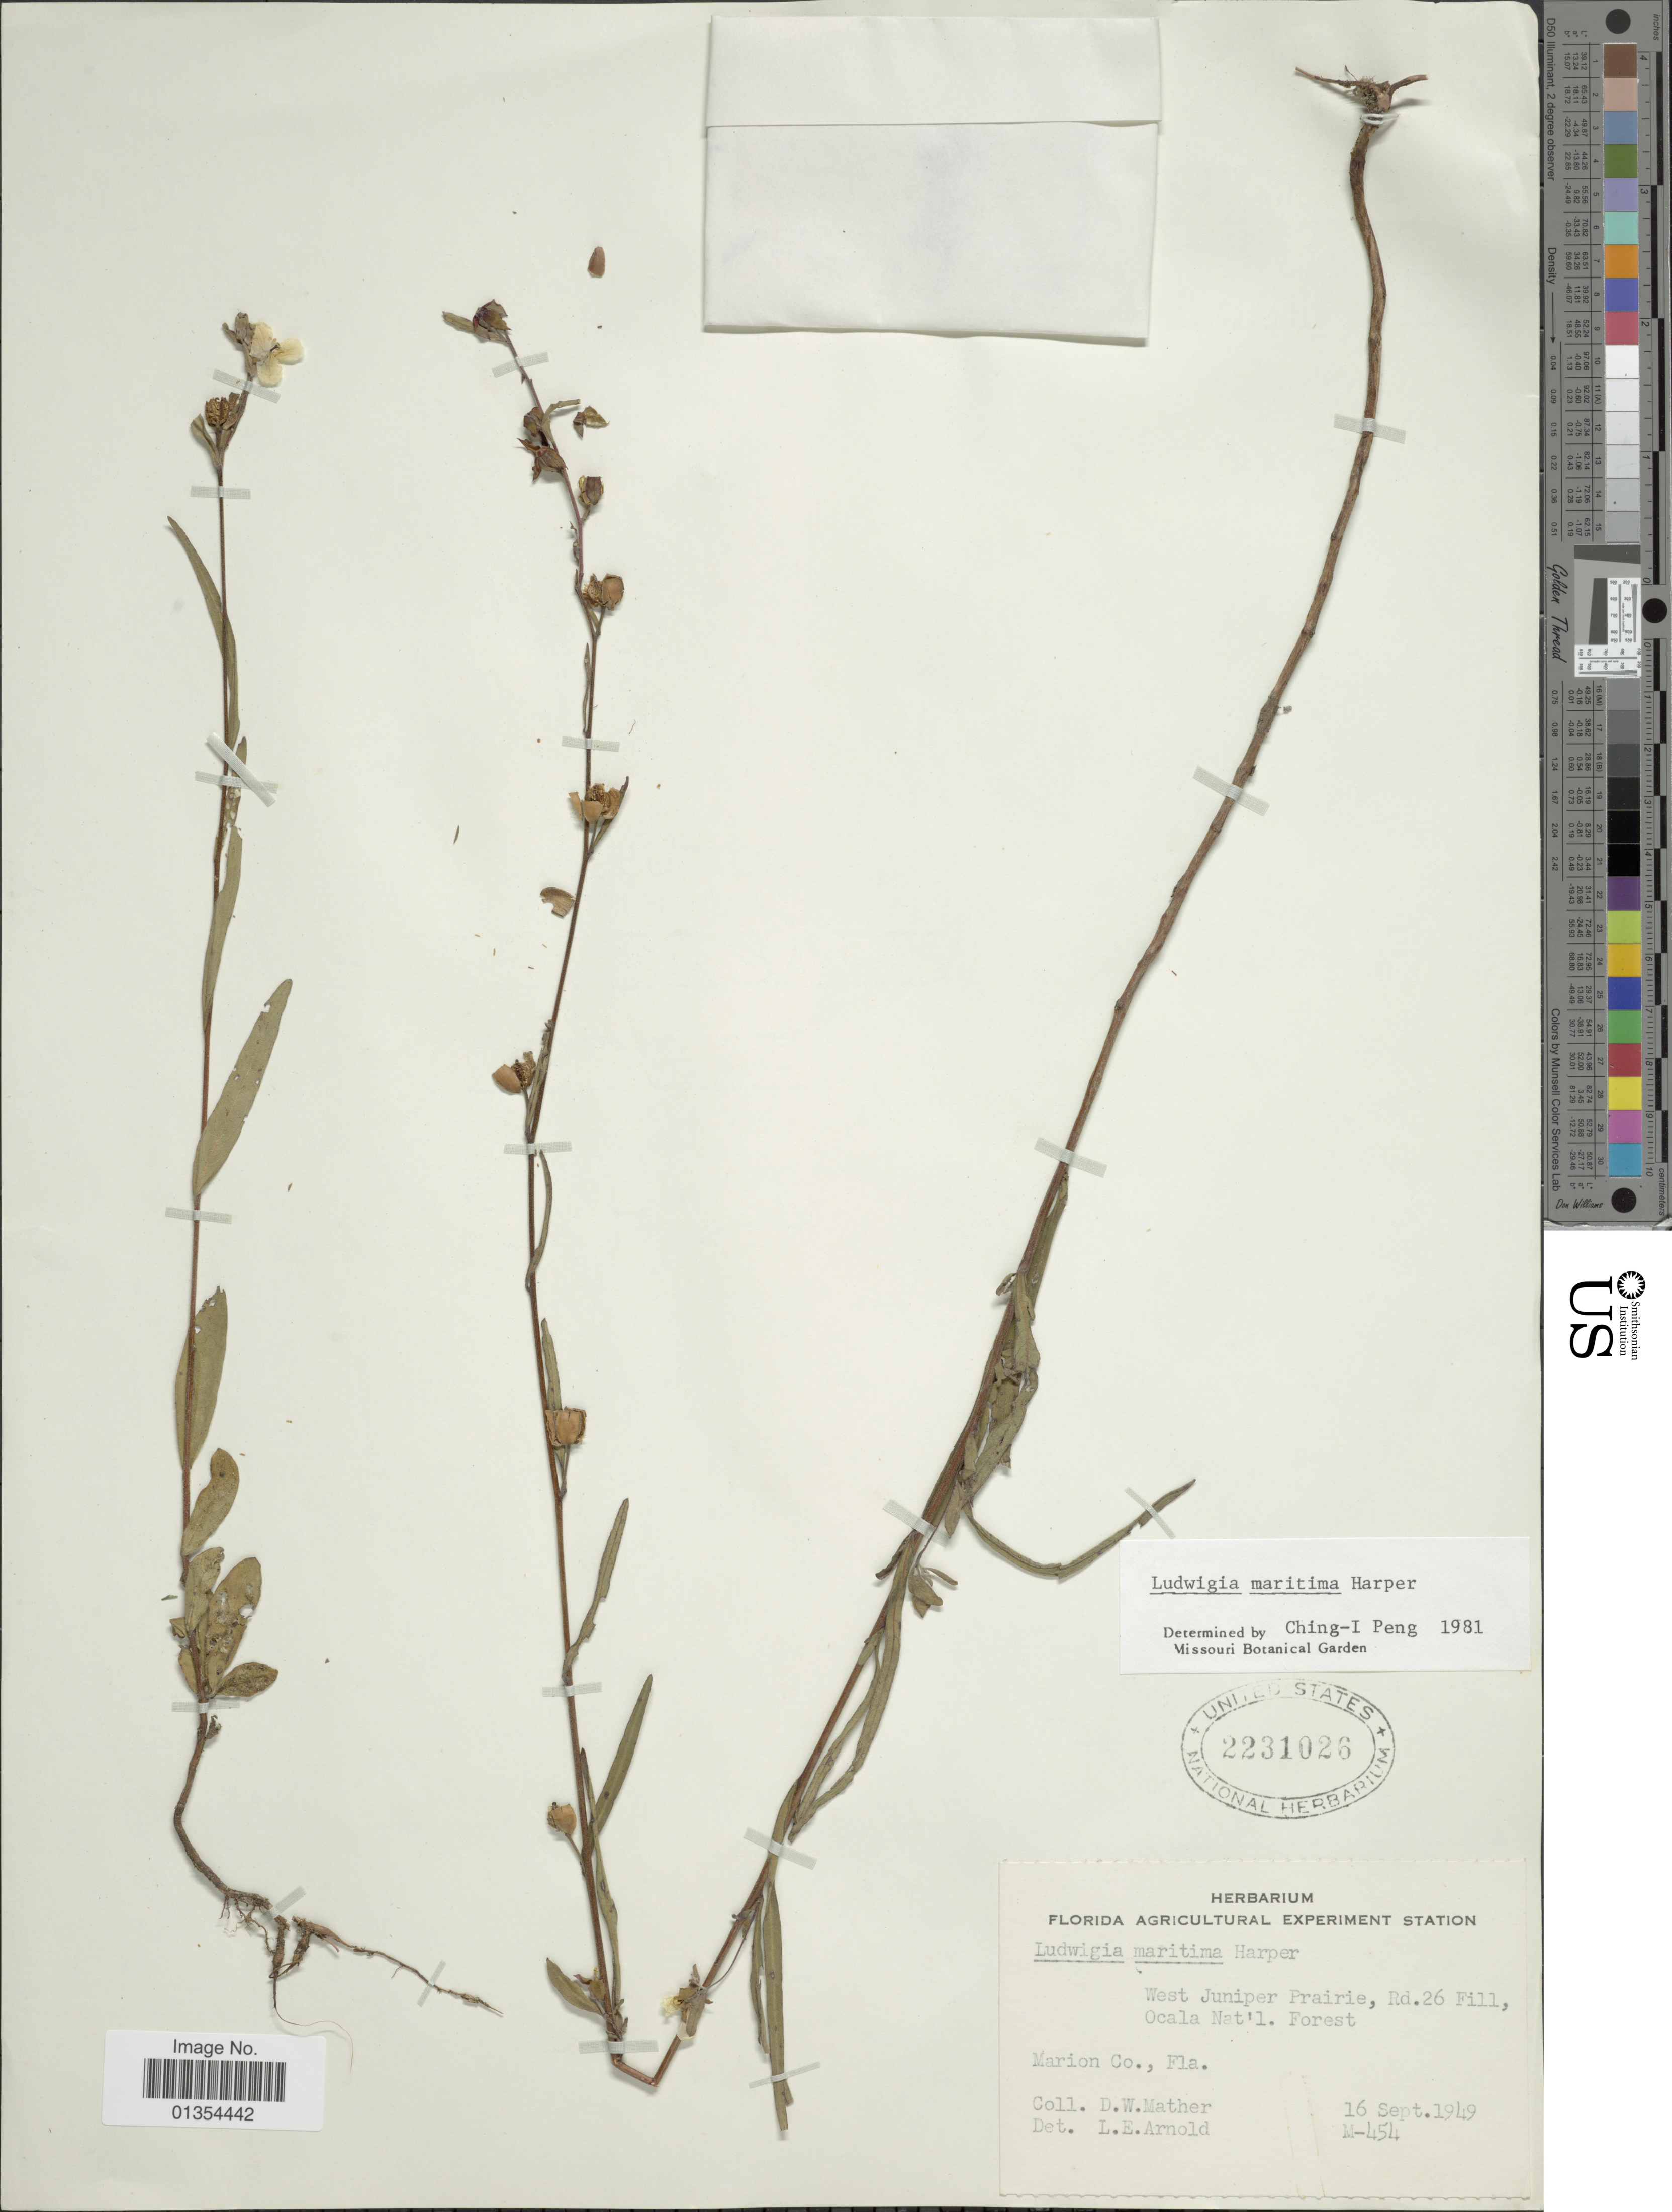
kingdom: Plantae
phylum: Tracheophyta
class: Magnoliopsida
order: Myrtales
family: Onagraceae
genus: Ludwigia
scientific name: Ludwigia maritima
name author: R.M. Harper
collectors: D. Mather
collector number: M-454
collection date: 1949-09-16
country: United States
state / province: Florida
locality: West Juniper Prairie, Rd. 26 Fill, Ocala Nat'l. Forest, Marion Co.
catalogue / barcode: US 2231026